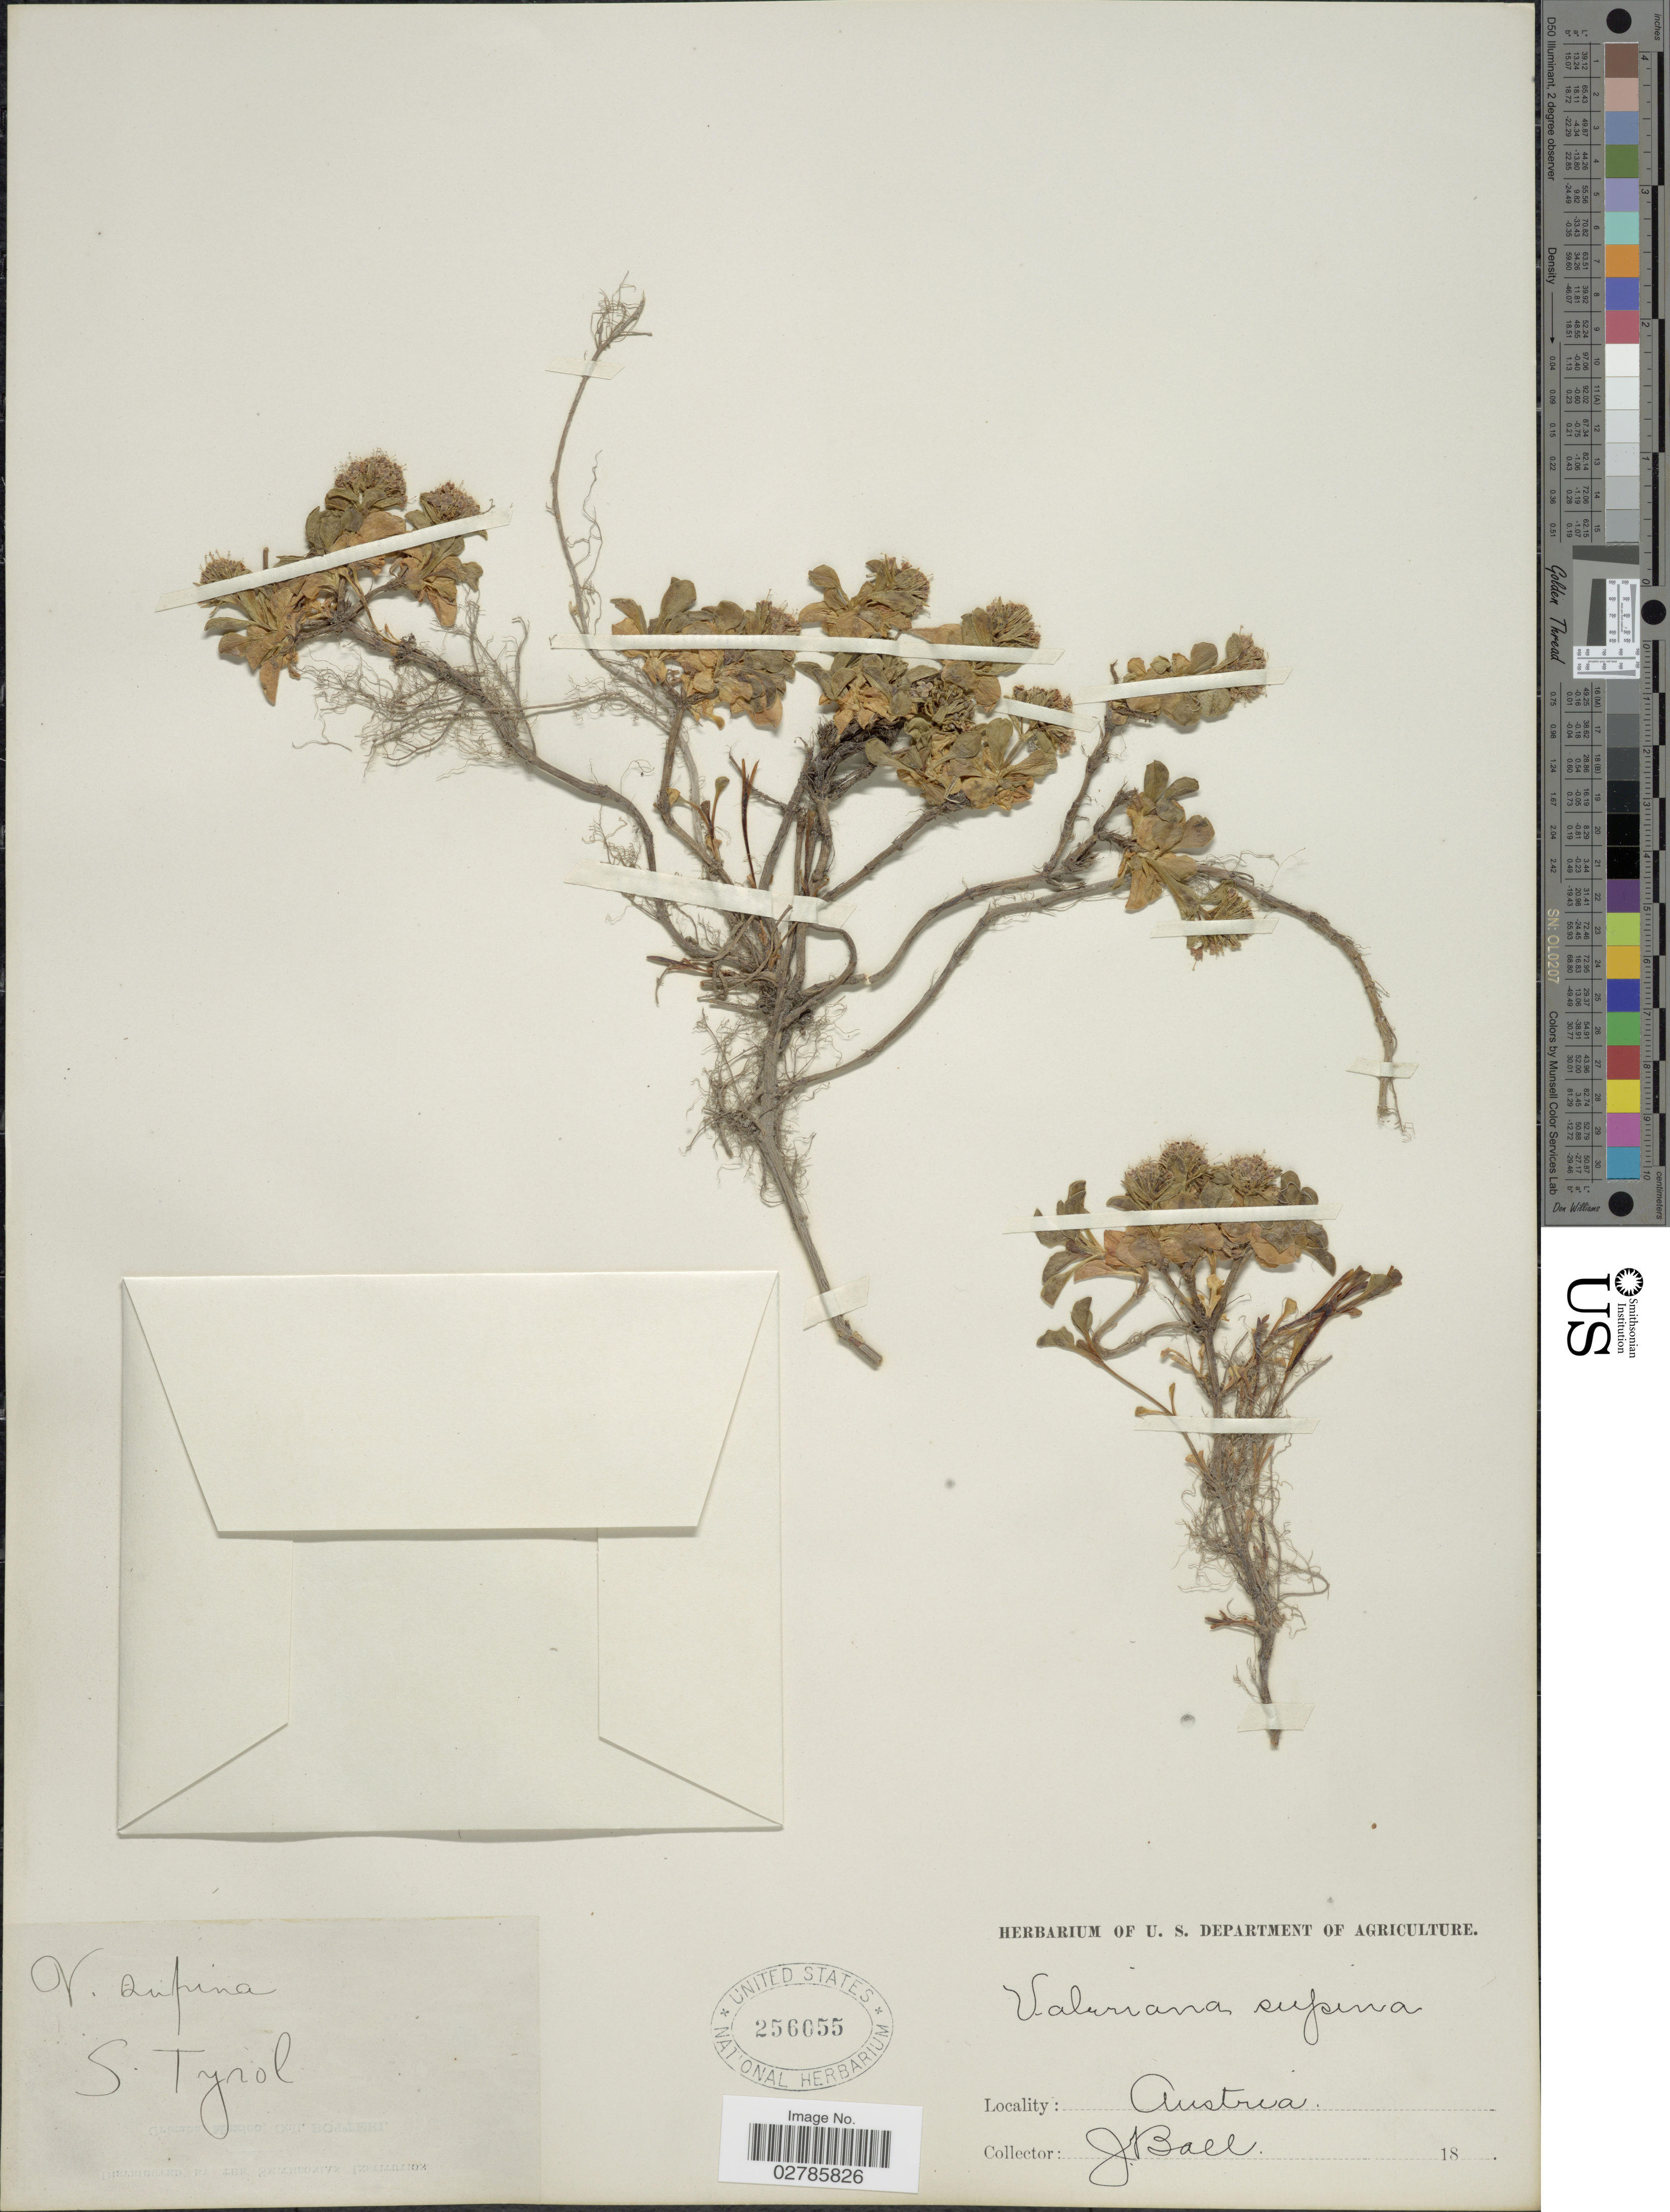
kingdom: Plantae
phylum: Tracheophyta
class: Magnoliopsida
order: Dipsacales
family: Caprifoliaceae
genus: Valeriana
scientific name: Valeriana supina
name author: Ard.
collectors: J. Ball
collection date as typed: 18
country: Austria / Italy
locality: S. Tyrol.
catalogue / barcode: US 256055